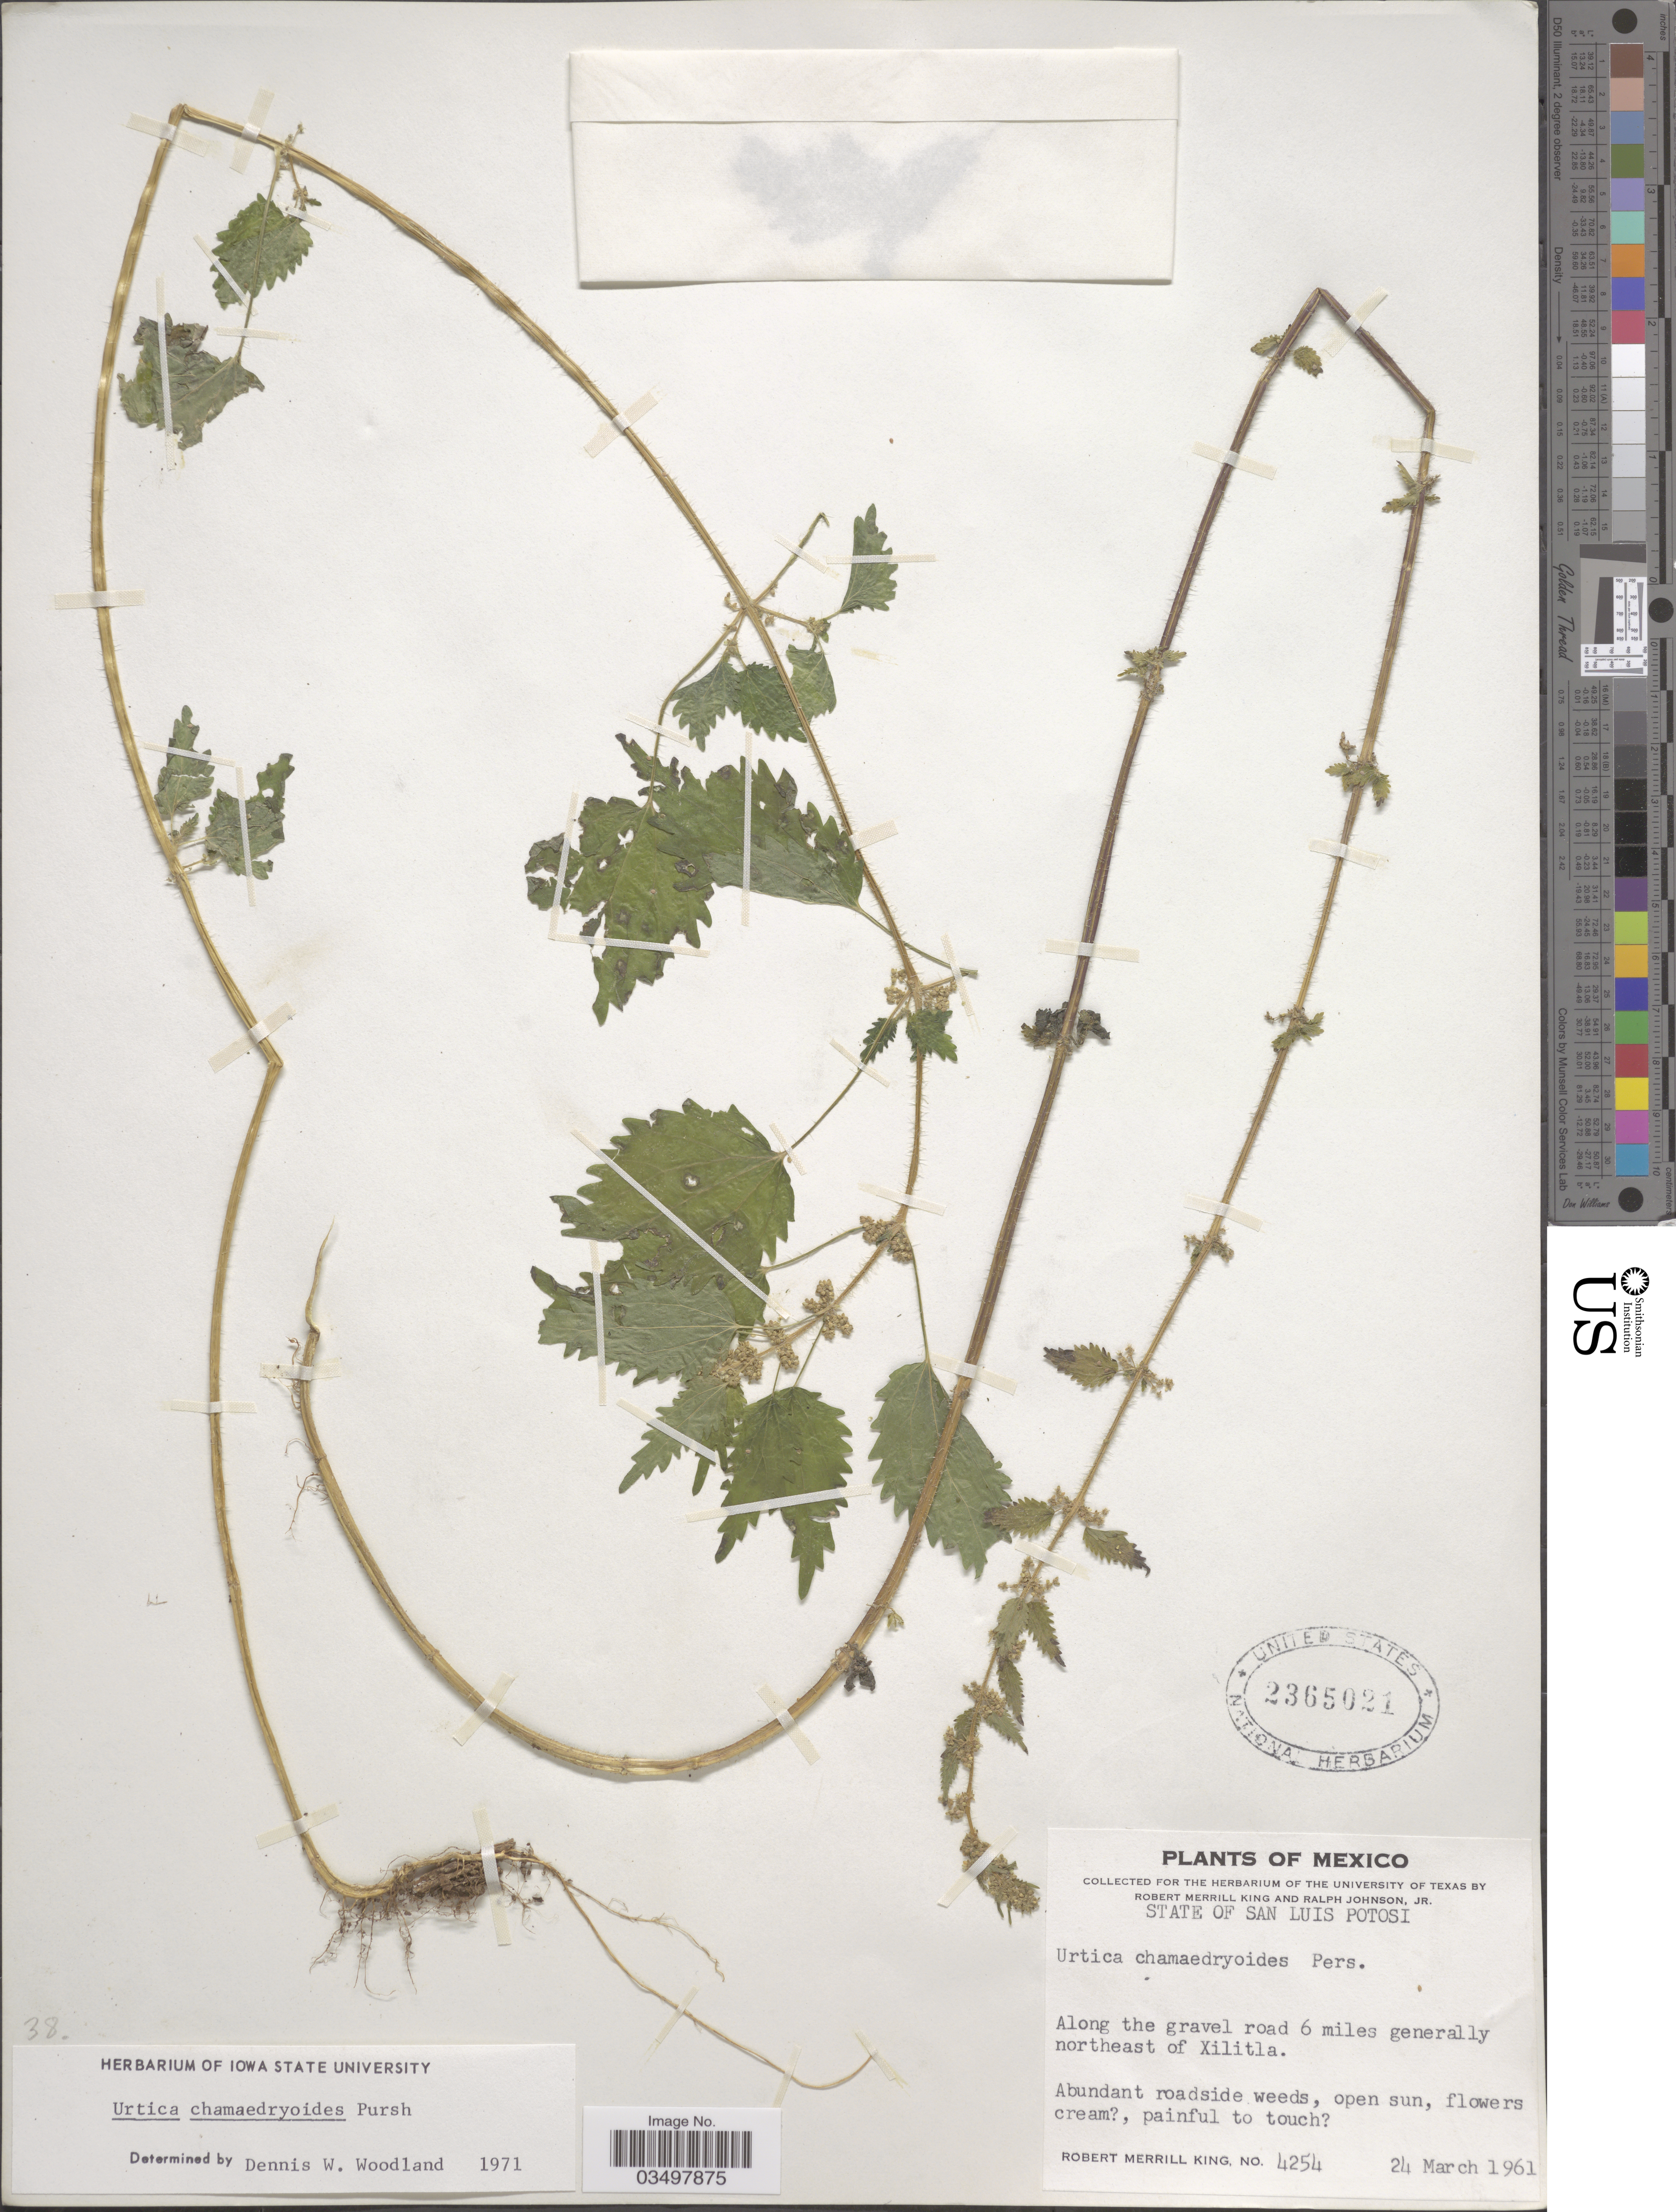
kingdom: Plantae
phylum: Tracheophyta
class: Magnoliopsida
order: Rosales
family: Urticaceae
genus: Urtica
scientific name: Urtica chamaedryoides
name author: Pursh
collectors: R. M. King & R. Johnson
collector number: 4254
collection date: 1961-03-24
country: Mexico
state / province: San Luis Potosí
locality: Along the gravel road 6 miles generally northeast of Xilitla.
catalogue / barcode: US 2365021